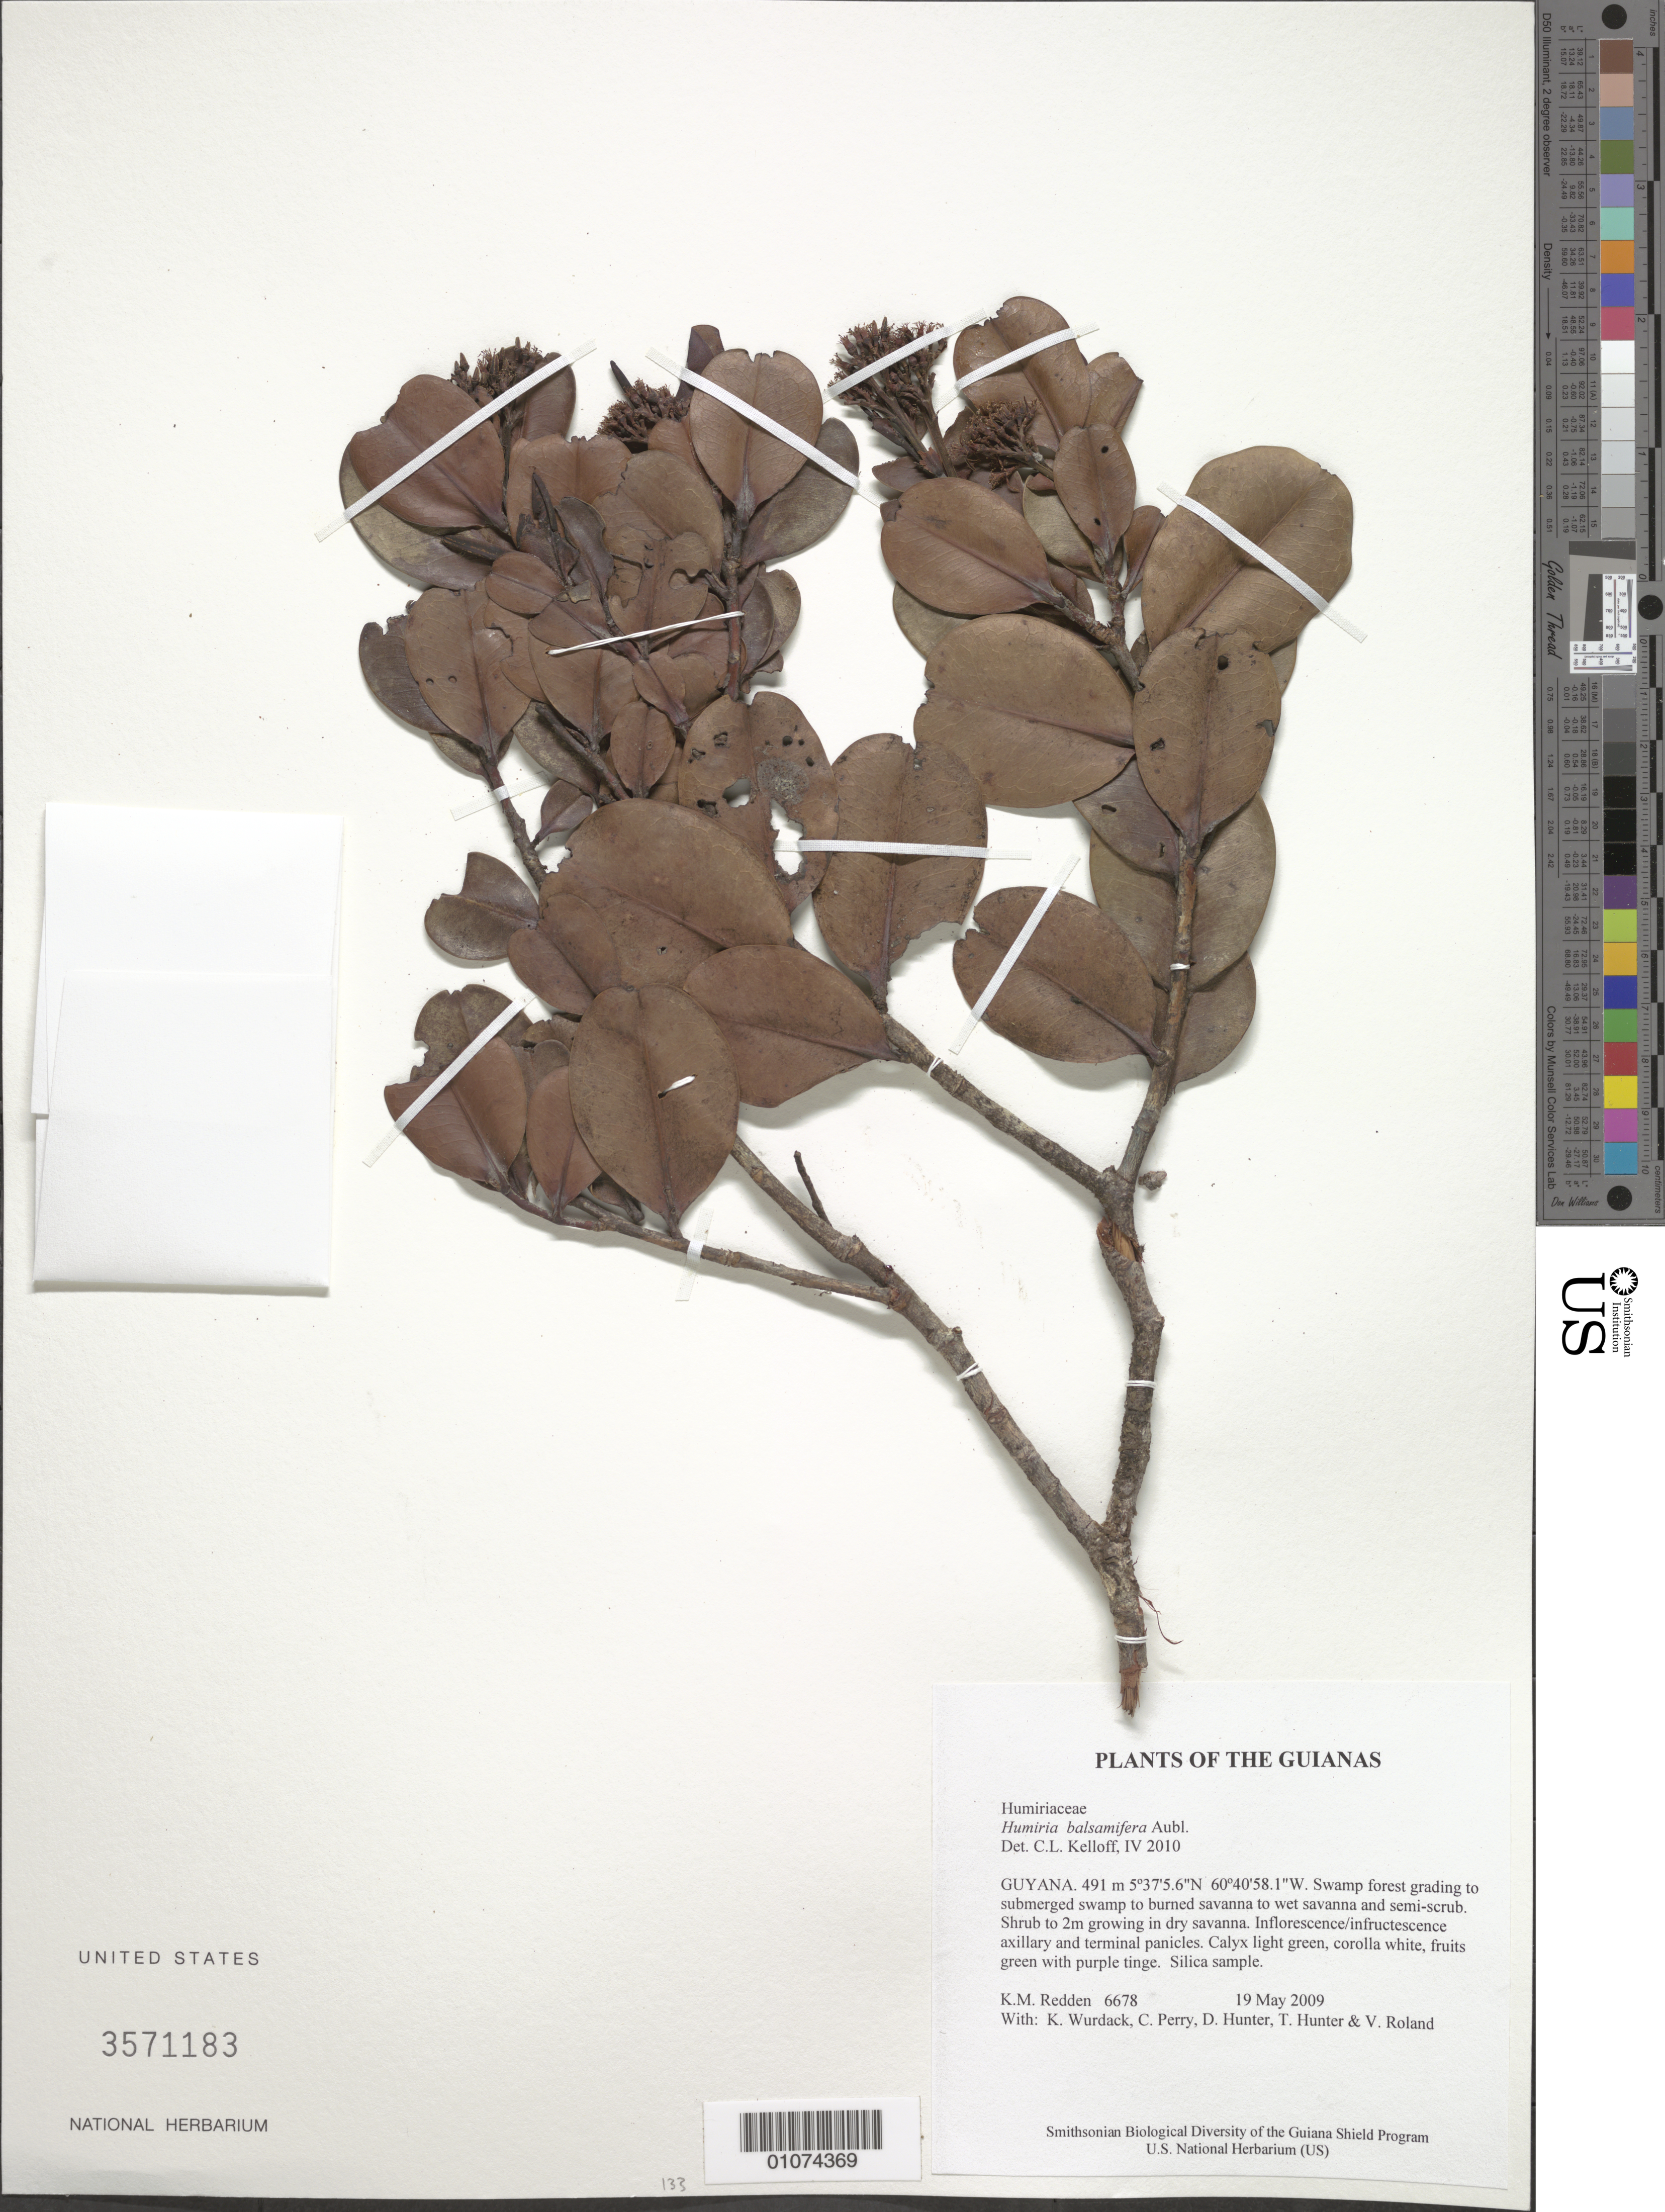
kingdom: Plantae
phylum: Tracheophyta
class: Magnoliopsida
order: Malpighiales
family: Humiriaceae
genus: Humiria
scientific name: Humiria balsamifera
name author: Aubl.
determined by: Kelloff, Carol L., (US), Smithsonian Institution - National Museum of Natural History (UNITED STATES)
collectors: K. M. Redden, K. Wurdack, C. Perry, D. Hunter, T. Hunter & V. Roland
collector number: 6678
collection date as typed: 19 May 2009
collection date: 2009-05-19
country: Guyana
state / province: Cuyuni-Mazaruni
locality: Kato River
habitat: Swamp forest grading to submerged swamp to burned savanna to wet savanna and semi-scrub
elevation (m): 491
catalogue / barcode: US 3571183